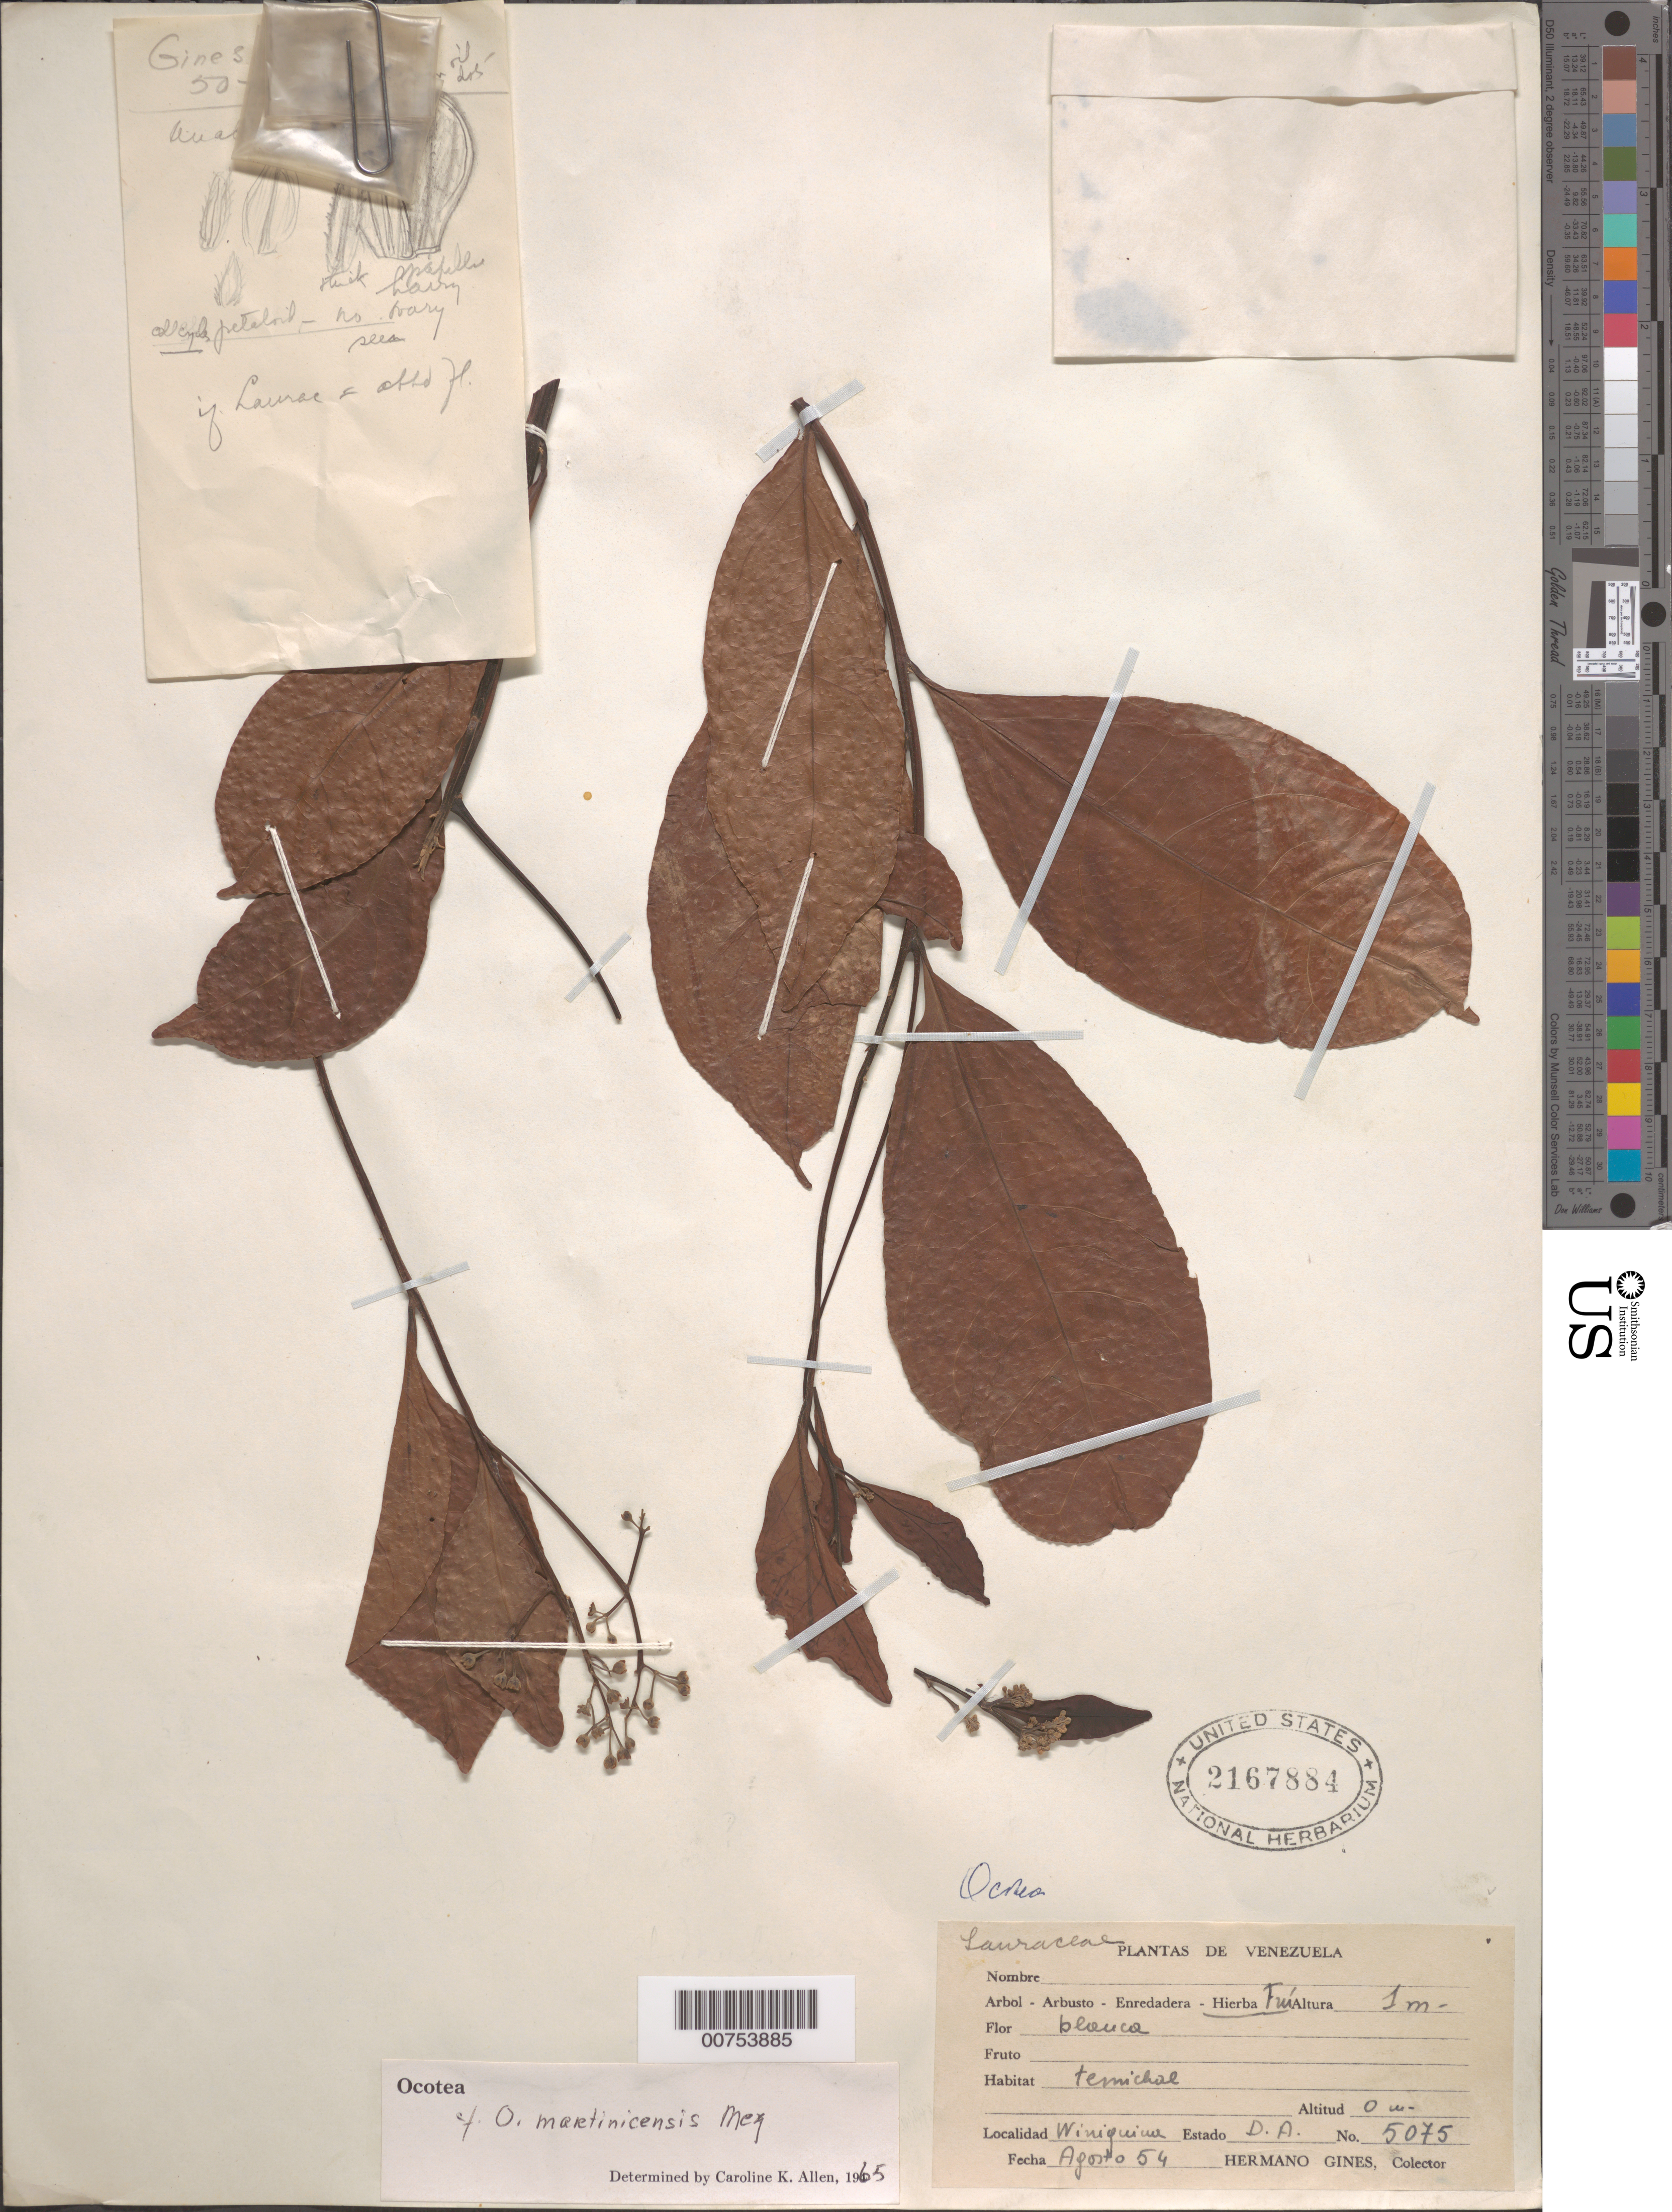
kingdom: Plantae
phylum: Tracheophyta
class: Magnoliopsida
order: Laurales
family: Lauraceae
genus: Ocotea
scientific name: Ocotea martinicensis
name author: Mez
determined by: Allen, C. K.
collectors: H. Gines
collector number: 5075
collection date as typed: Aug-54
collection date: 1954-08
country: Venezuela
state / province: Delta Amacuro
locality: C. Wiuiquina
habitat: Temichal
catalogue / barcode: US 2167884